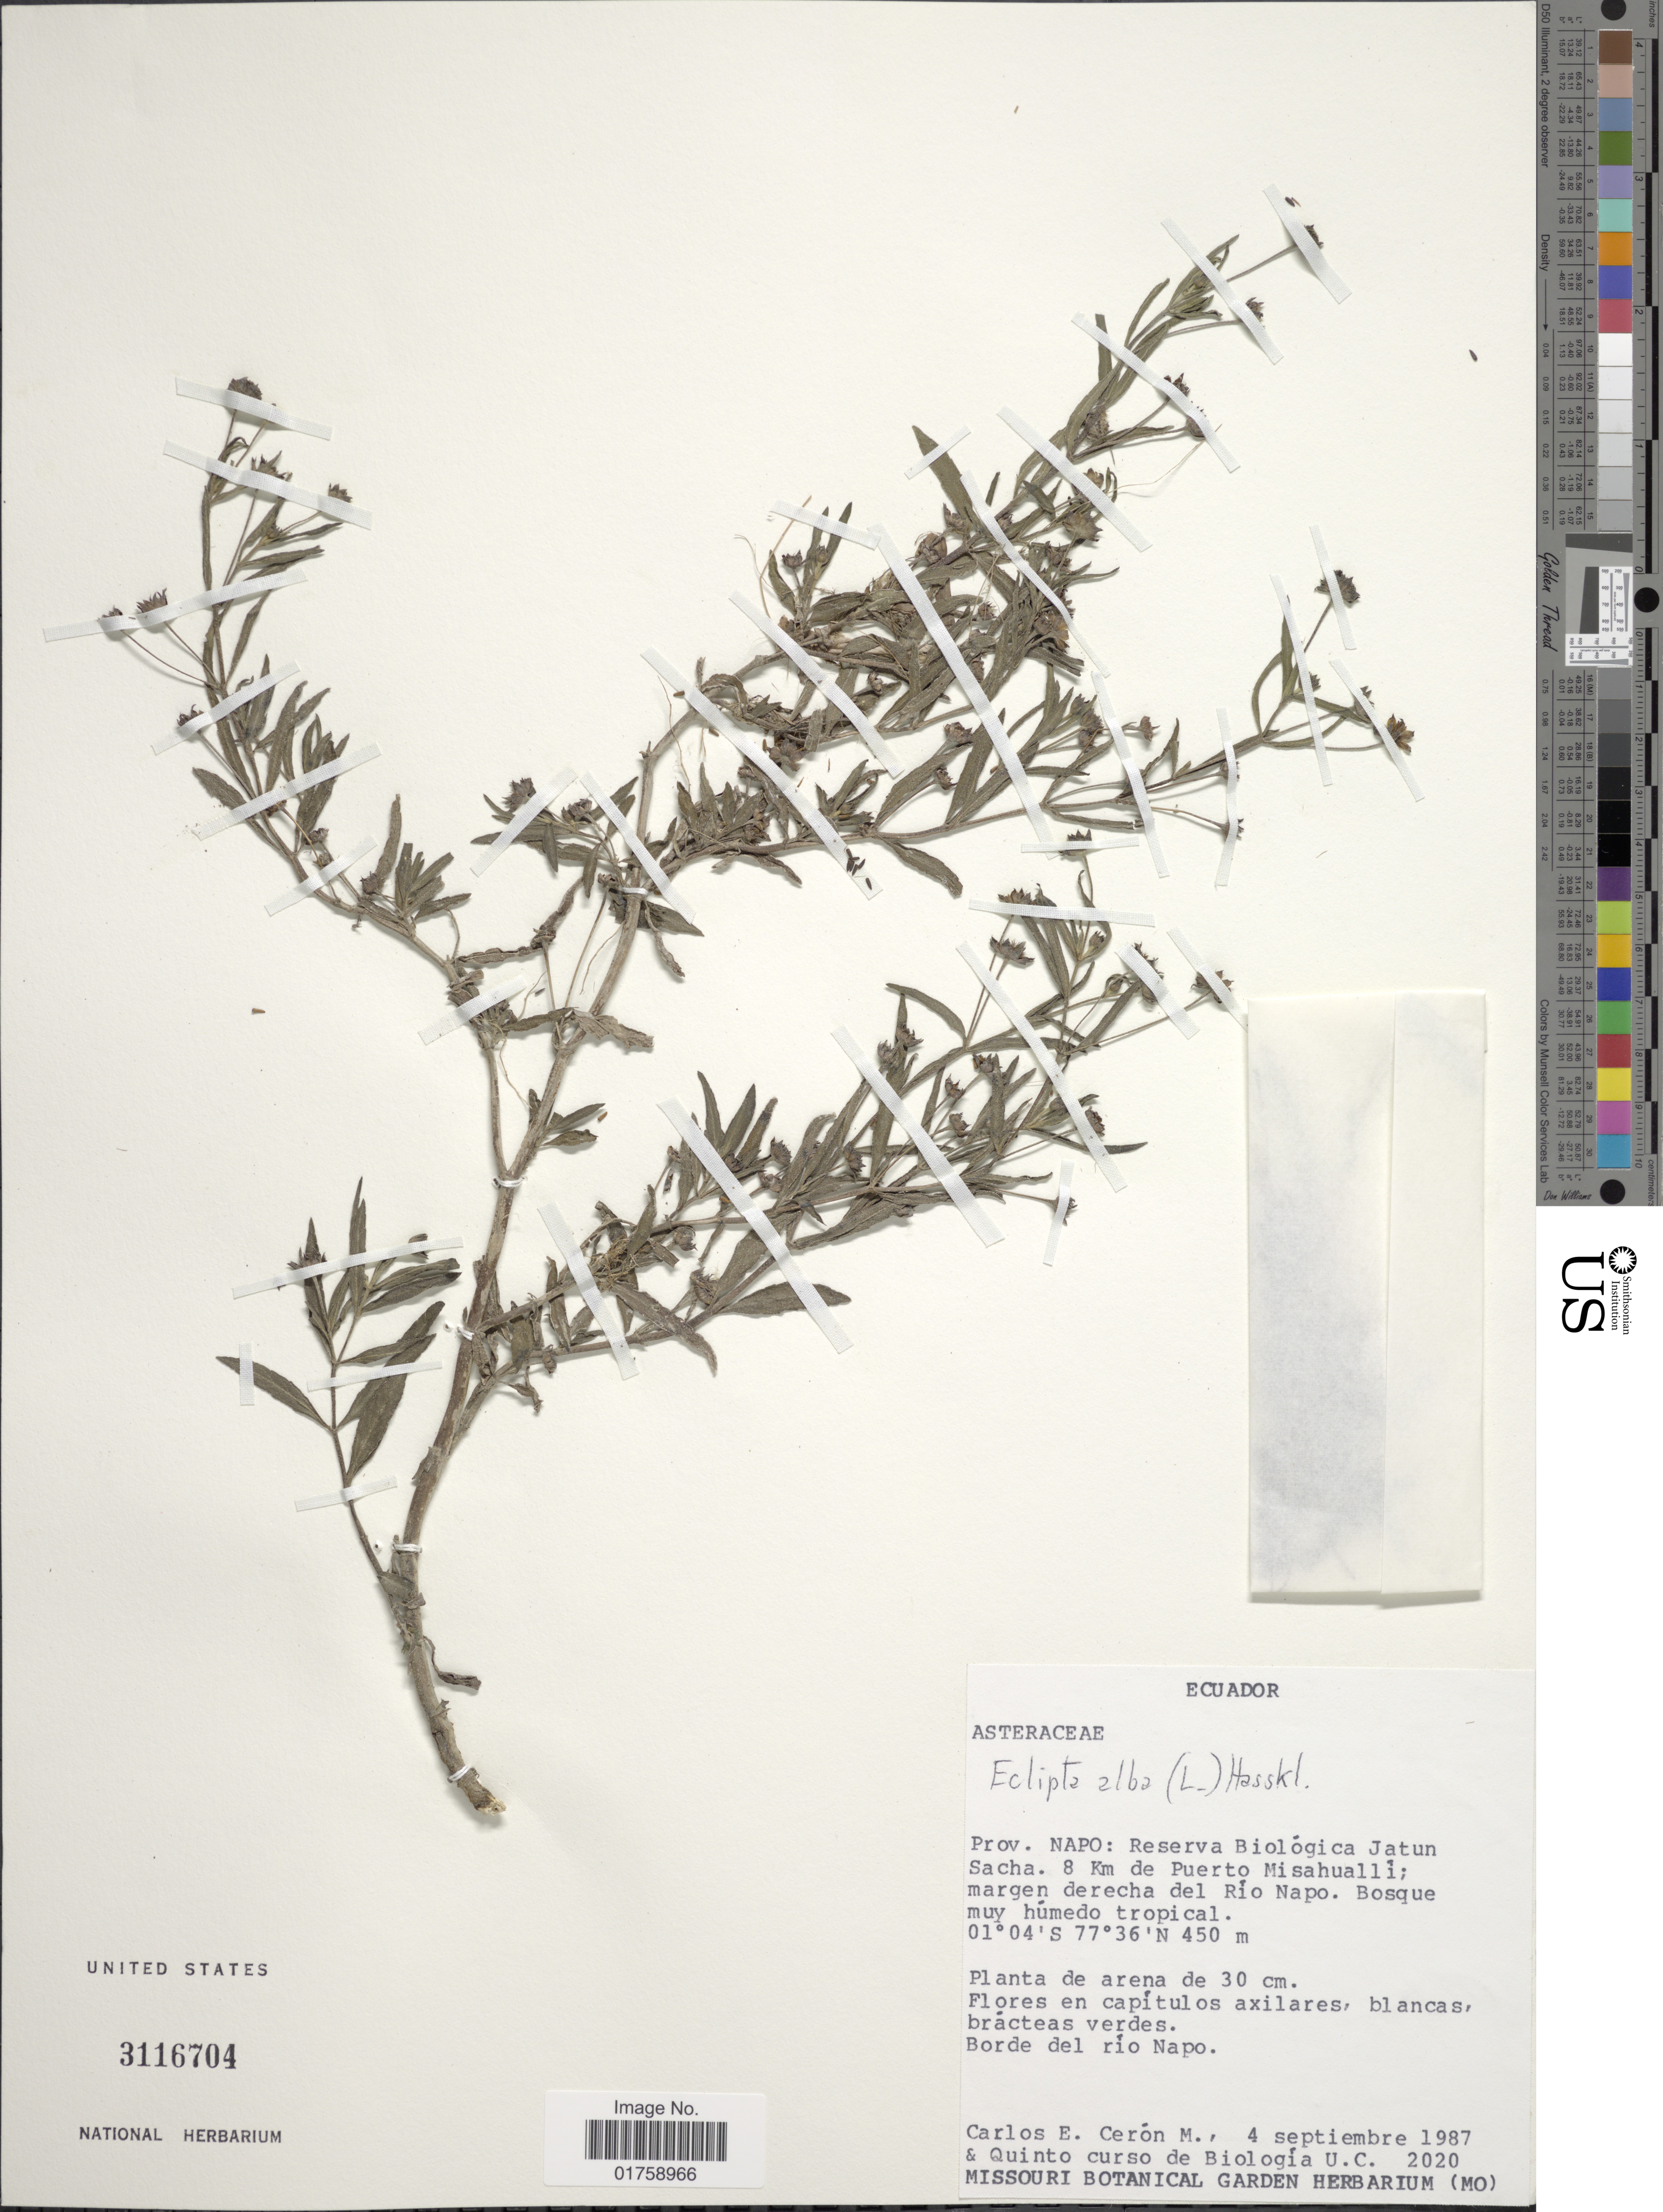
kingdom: Plantae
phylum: Tracheophyta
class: Magnoliopsida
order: Asterales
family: Asteraceae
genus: Eclipta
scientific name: Eclipta prostrata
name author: (L.) L.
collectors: C. E. Cerón M. & Quinto Curso de Biología U.C.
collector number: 2020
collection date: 1987-09-04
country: Ecuador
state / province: Napo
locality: Prov. Napo: Reserva Bilogica Jatun Sacha. 8 Km de Puerto Misahualli; margen derecha del Rio Napo.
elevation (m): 450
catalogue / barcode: US 3116704